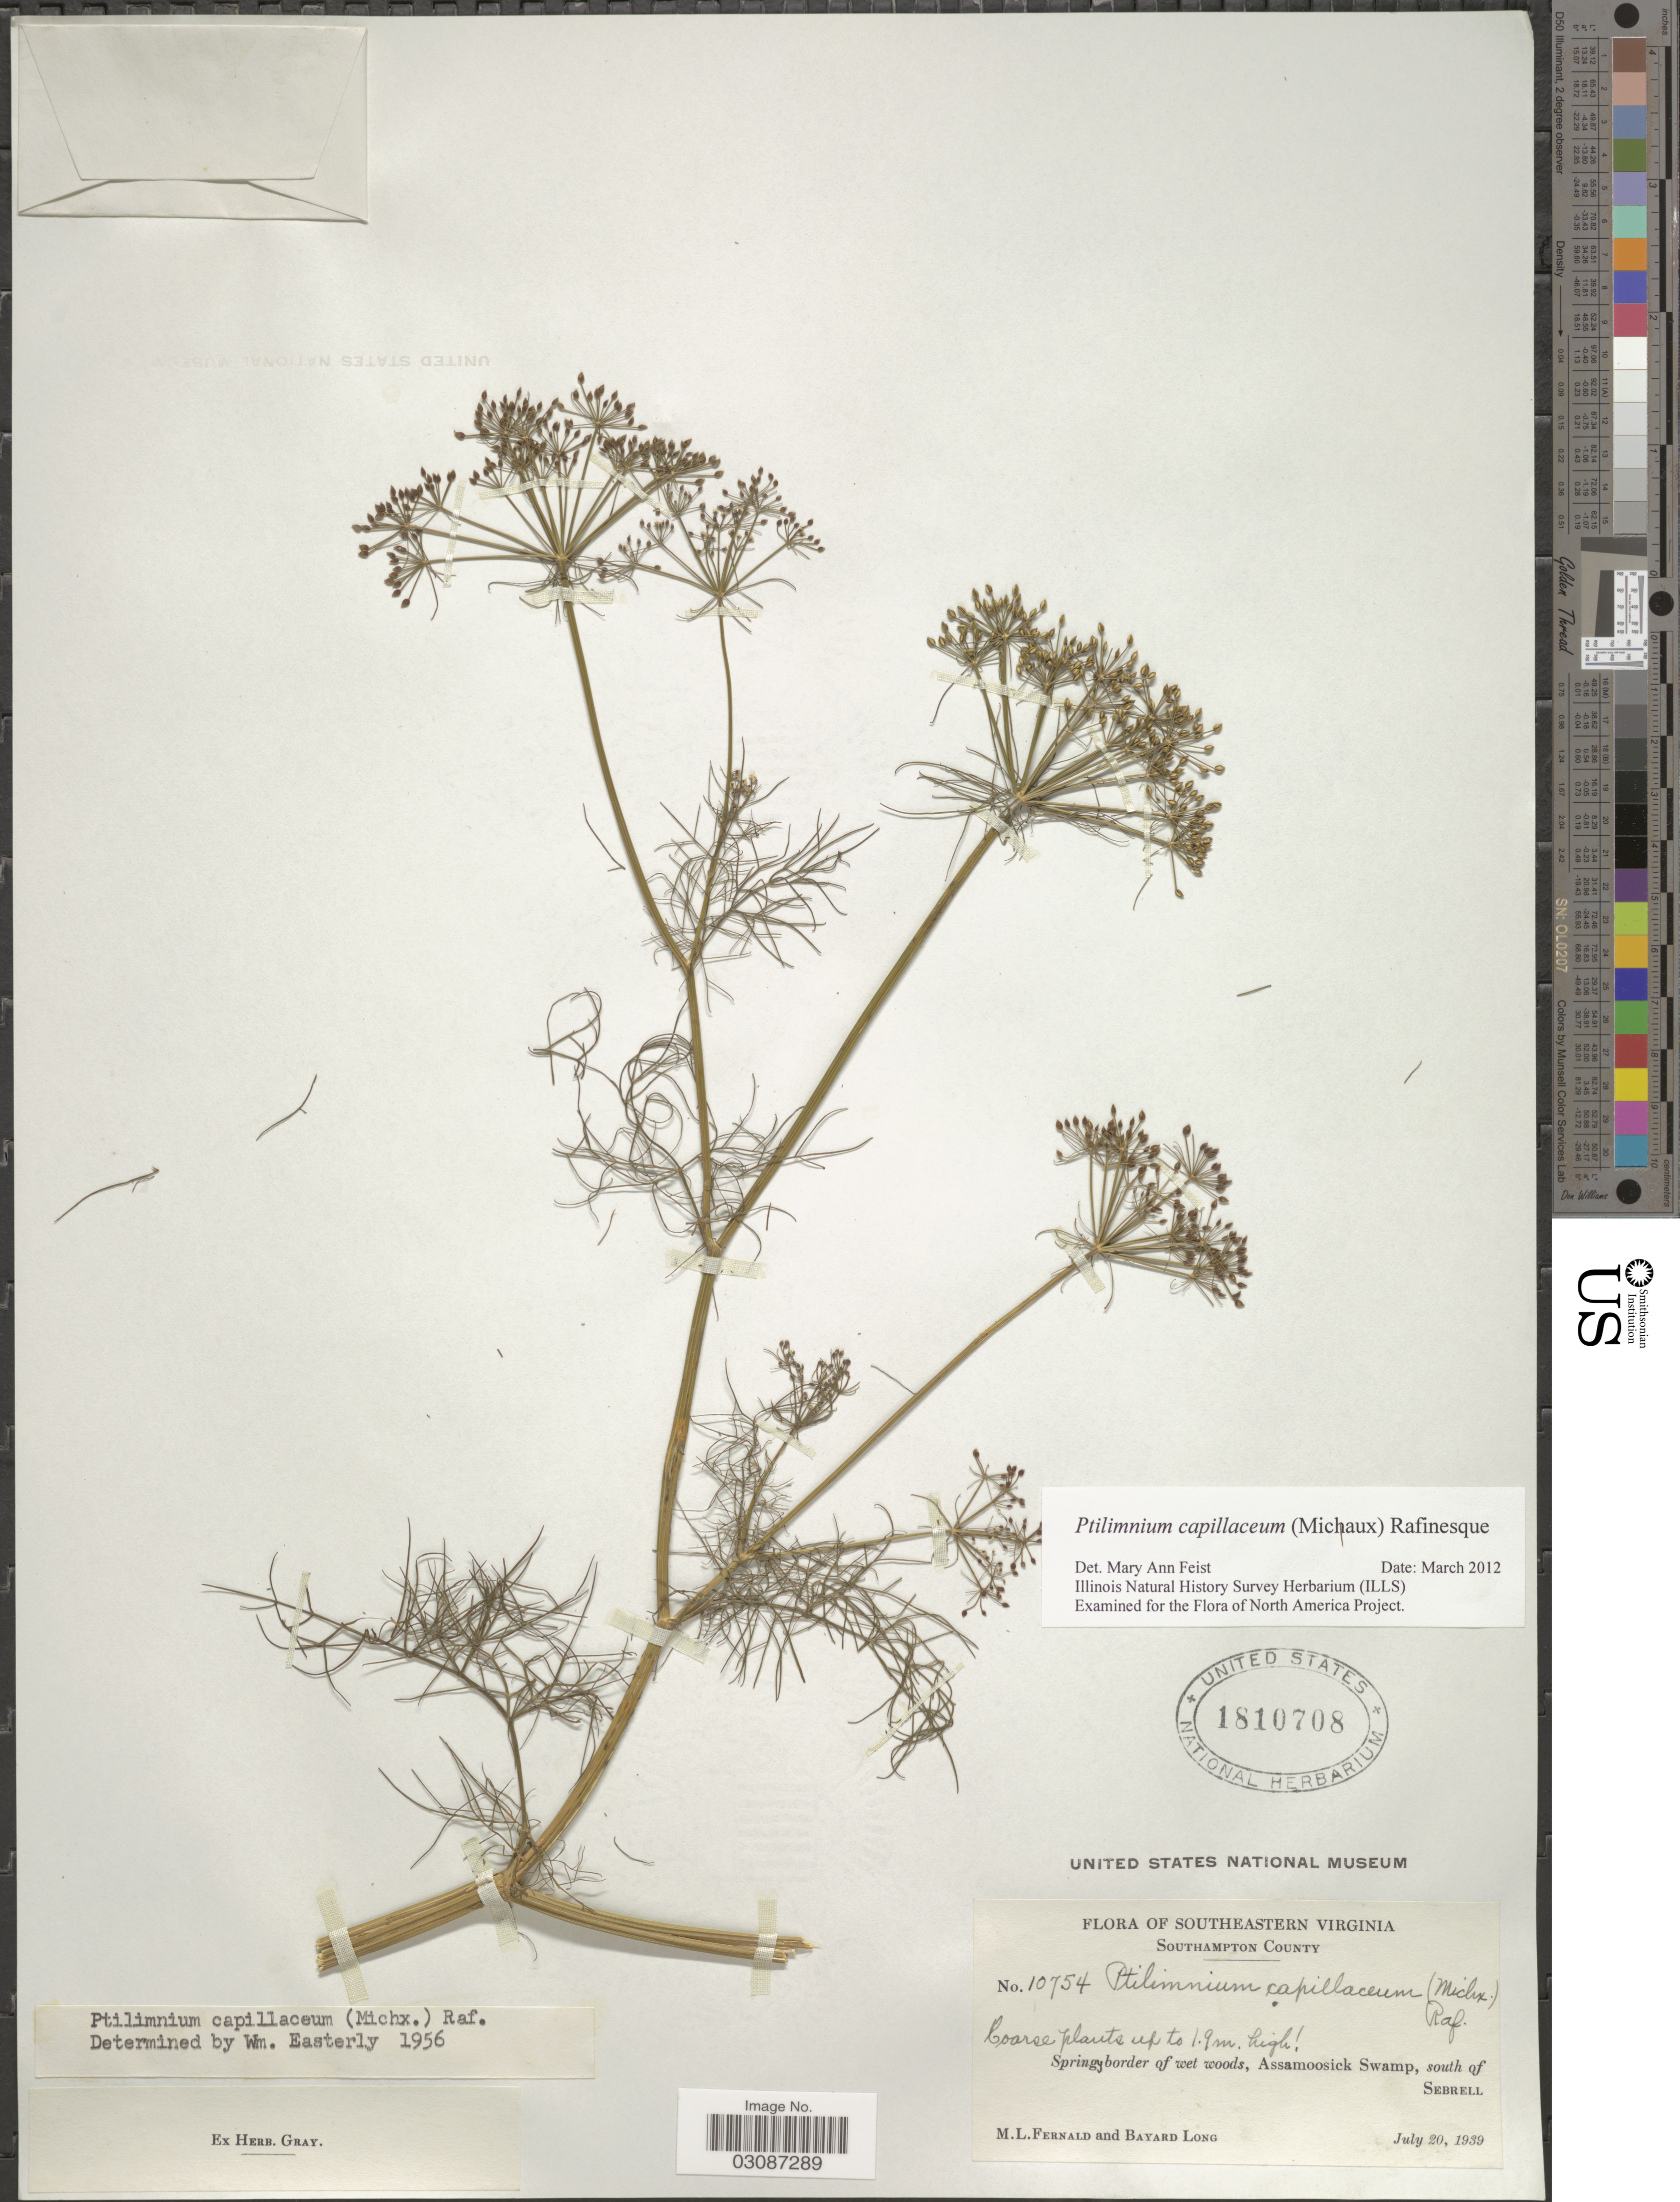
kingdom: Plantae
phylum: Tracheophyta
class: Magnoliopsida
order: Apiales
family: Apiaceae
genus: Ptilimnium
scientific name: Ptilimnium capillaceum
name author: (Michx.) Raf.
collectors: M. L. Fernald & B. Long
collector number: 10754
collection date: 1939-07-20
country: United States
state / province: Virginia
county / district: Southampton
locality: Southeastern Virginia. Southampton County. Assamoosick Swamp, south of Sebrell.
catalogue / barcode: US 1810708